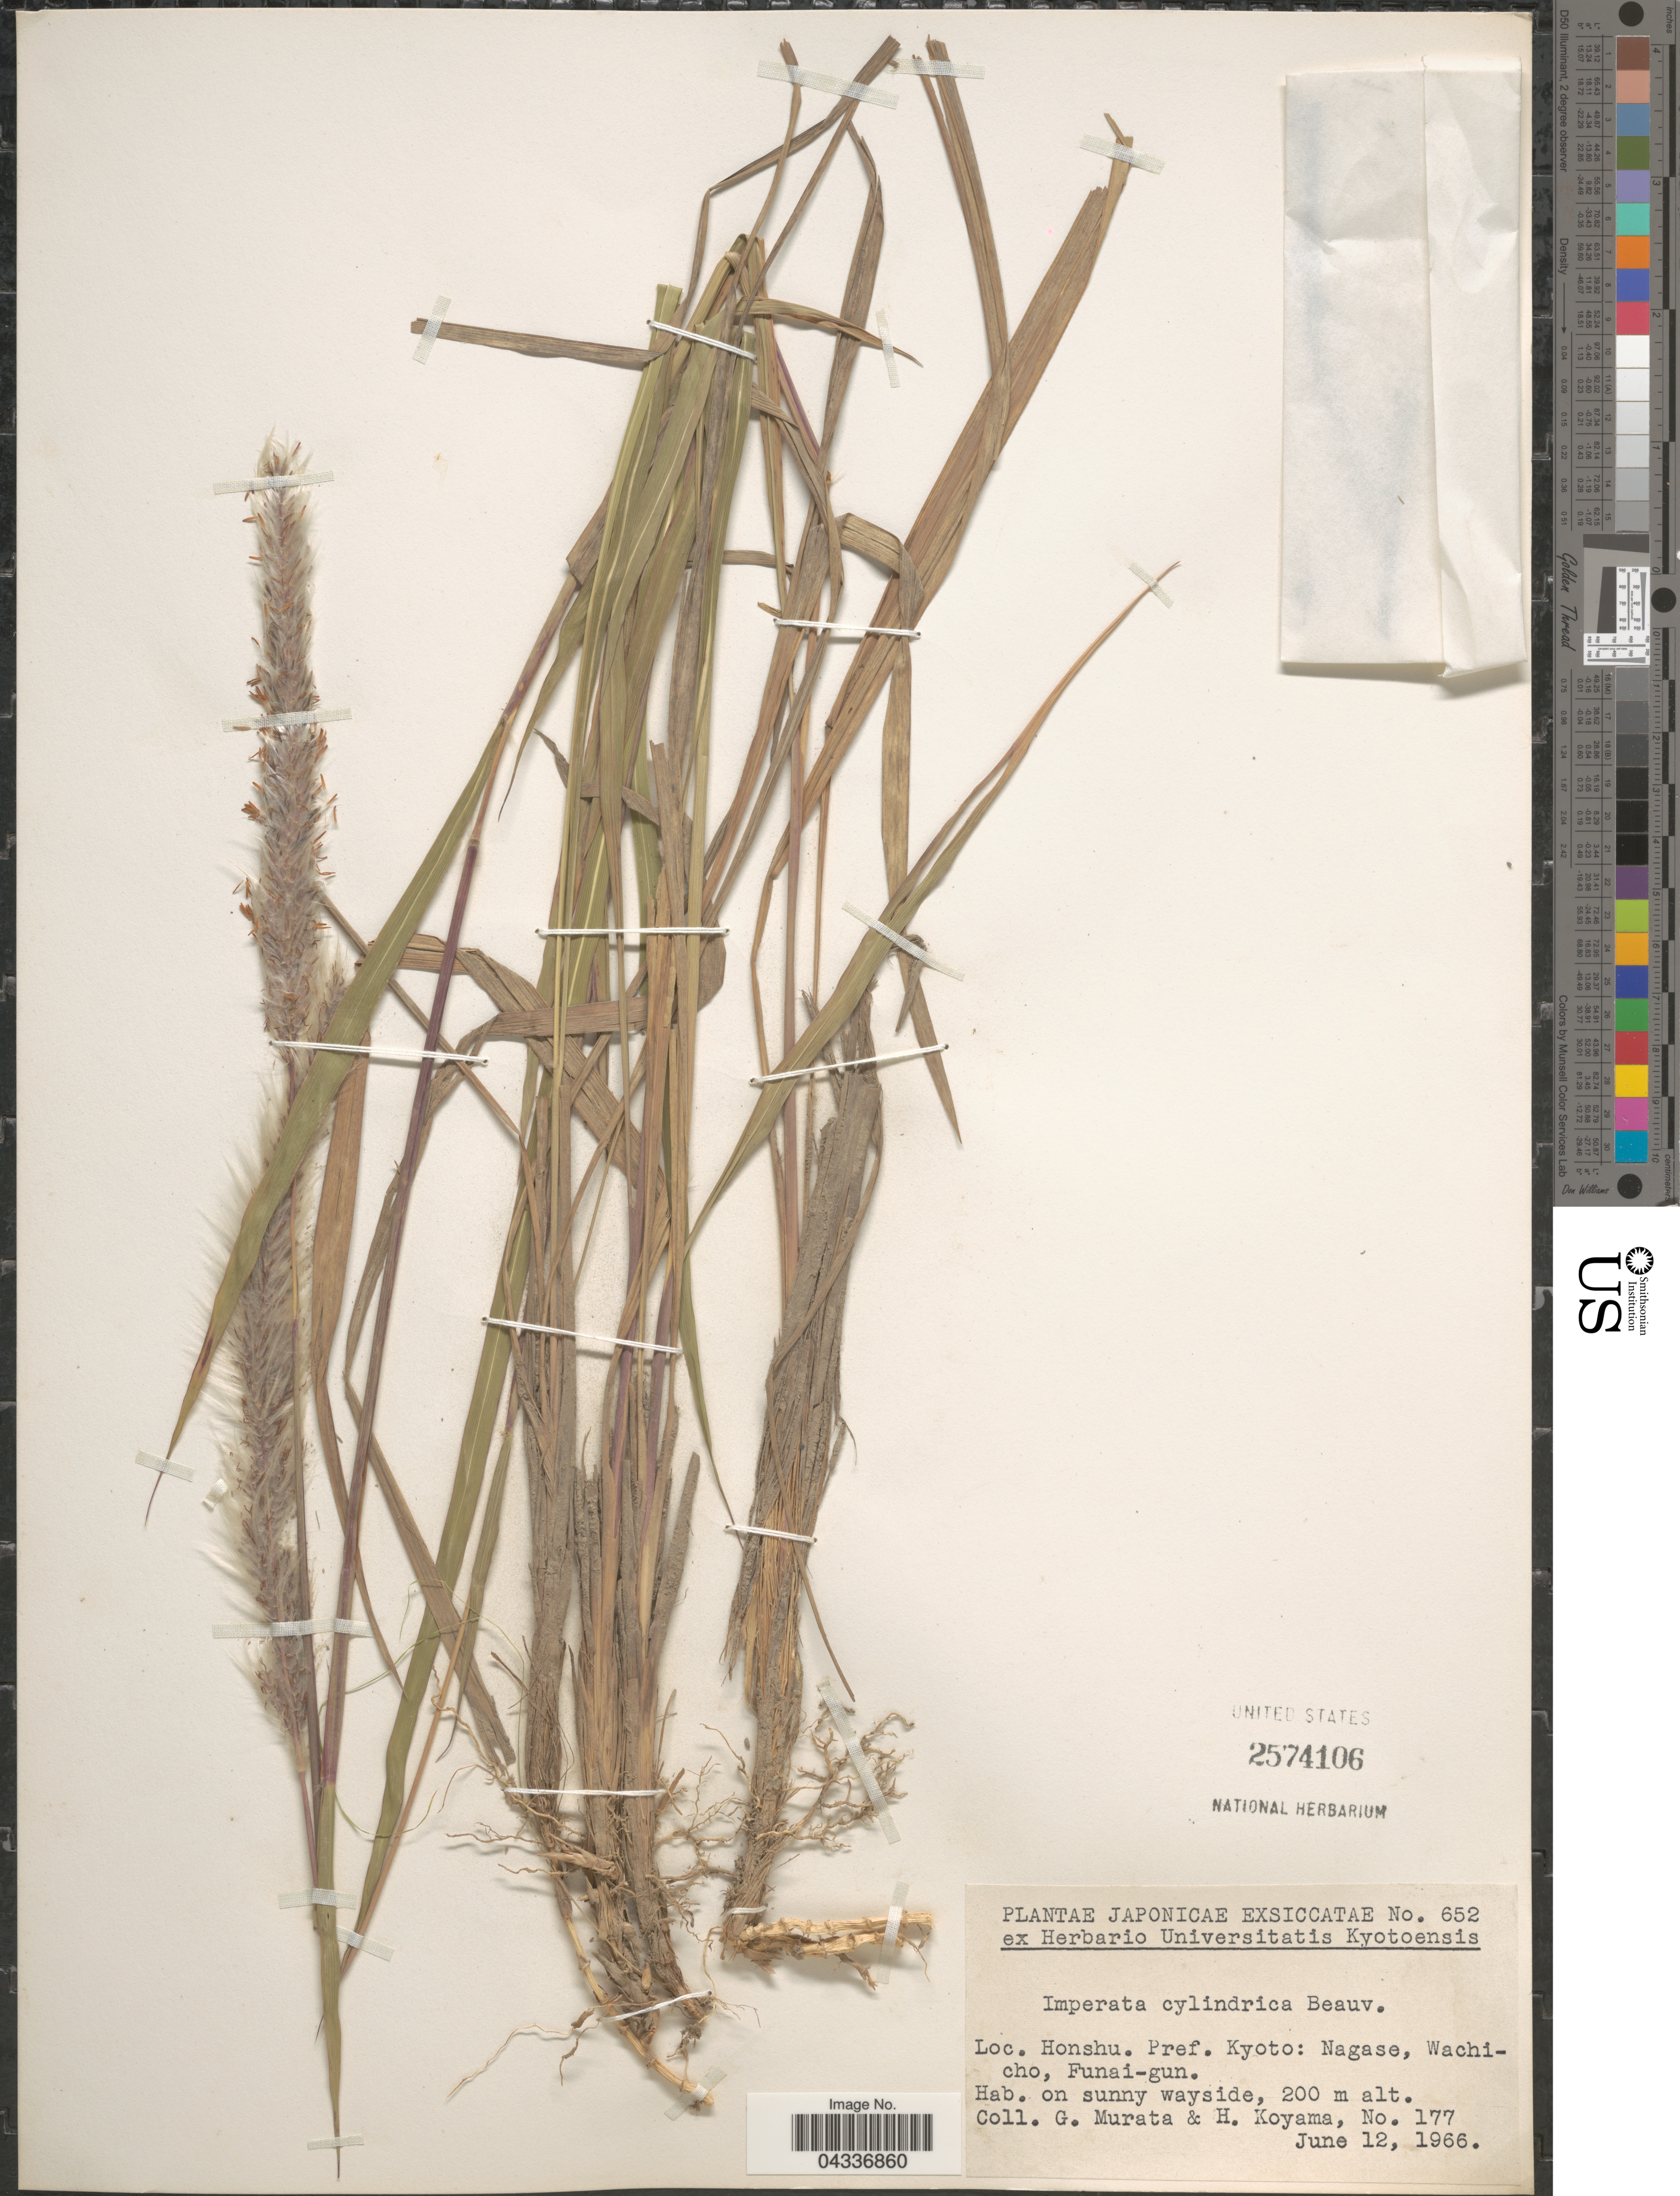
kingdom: Plantae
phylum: Tracheophyta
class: Liliopsida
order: Poales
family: Poaceae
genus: Imperata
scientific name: Imperata cylindrica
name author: (L.) P. Beauv.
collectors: G. Murata & H. Koyama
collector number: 177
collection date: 1966-06-12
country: Japan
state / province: Kyoto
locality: Honshu. Pref. Kyoto: Nagase, Wachicho, Funai-gun.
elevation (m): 200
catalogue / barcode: US 2574106